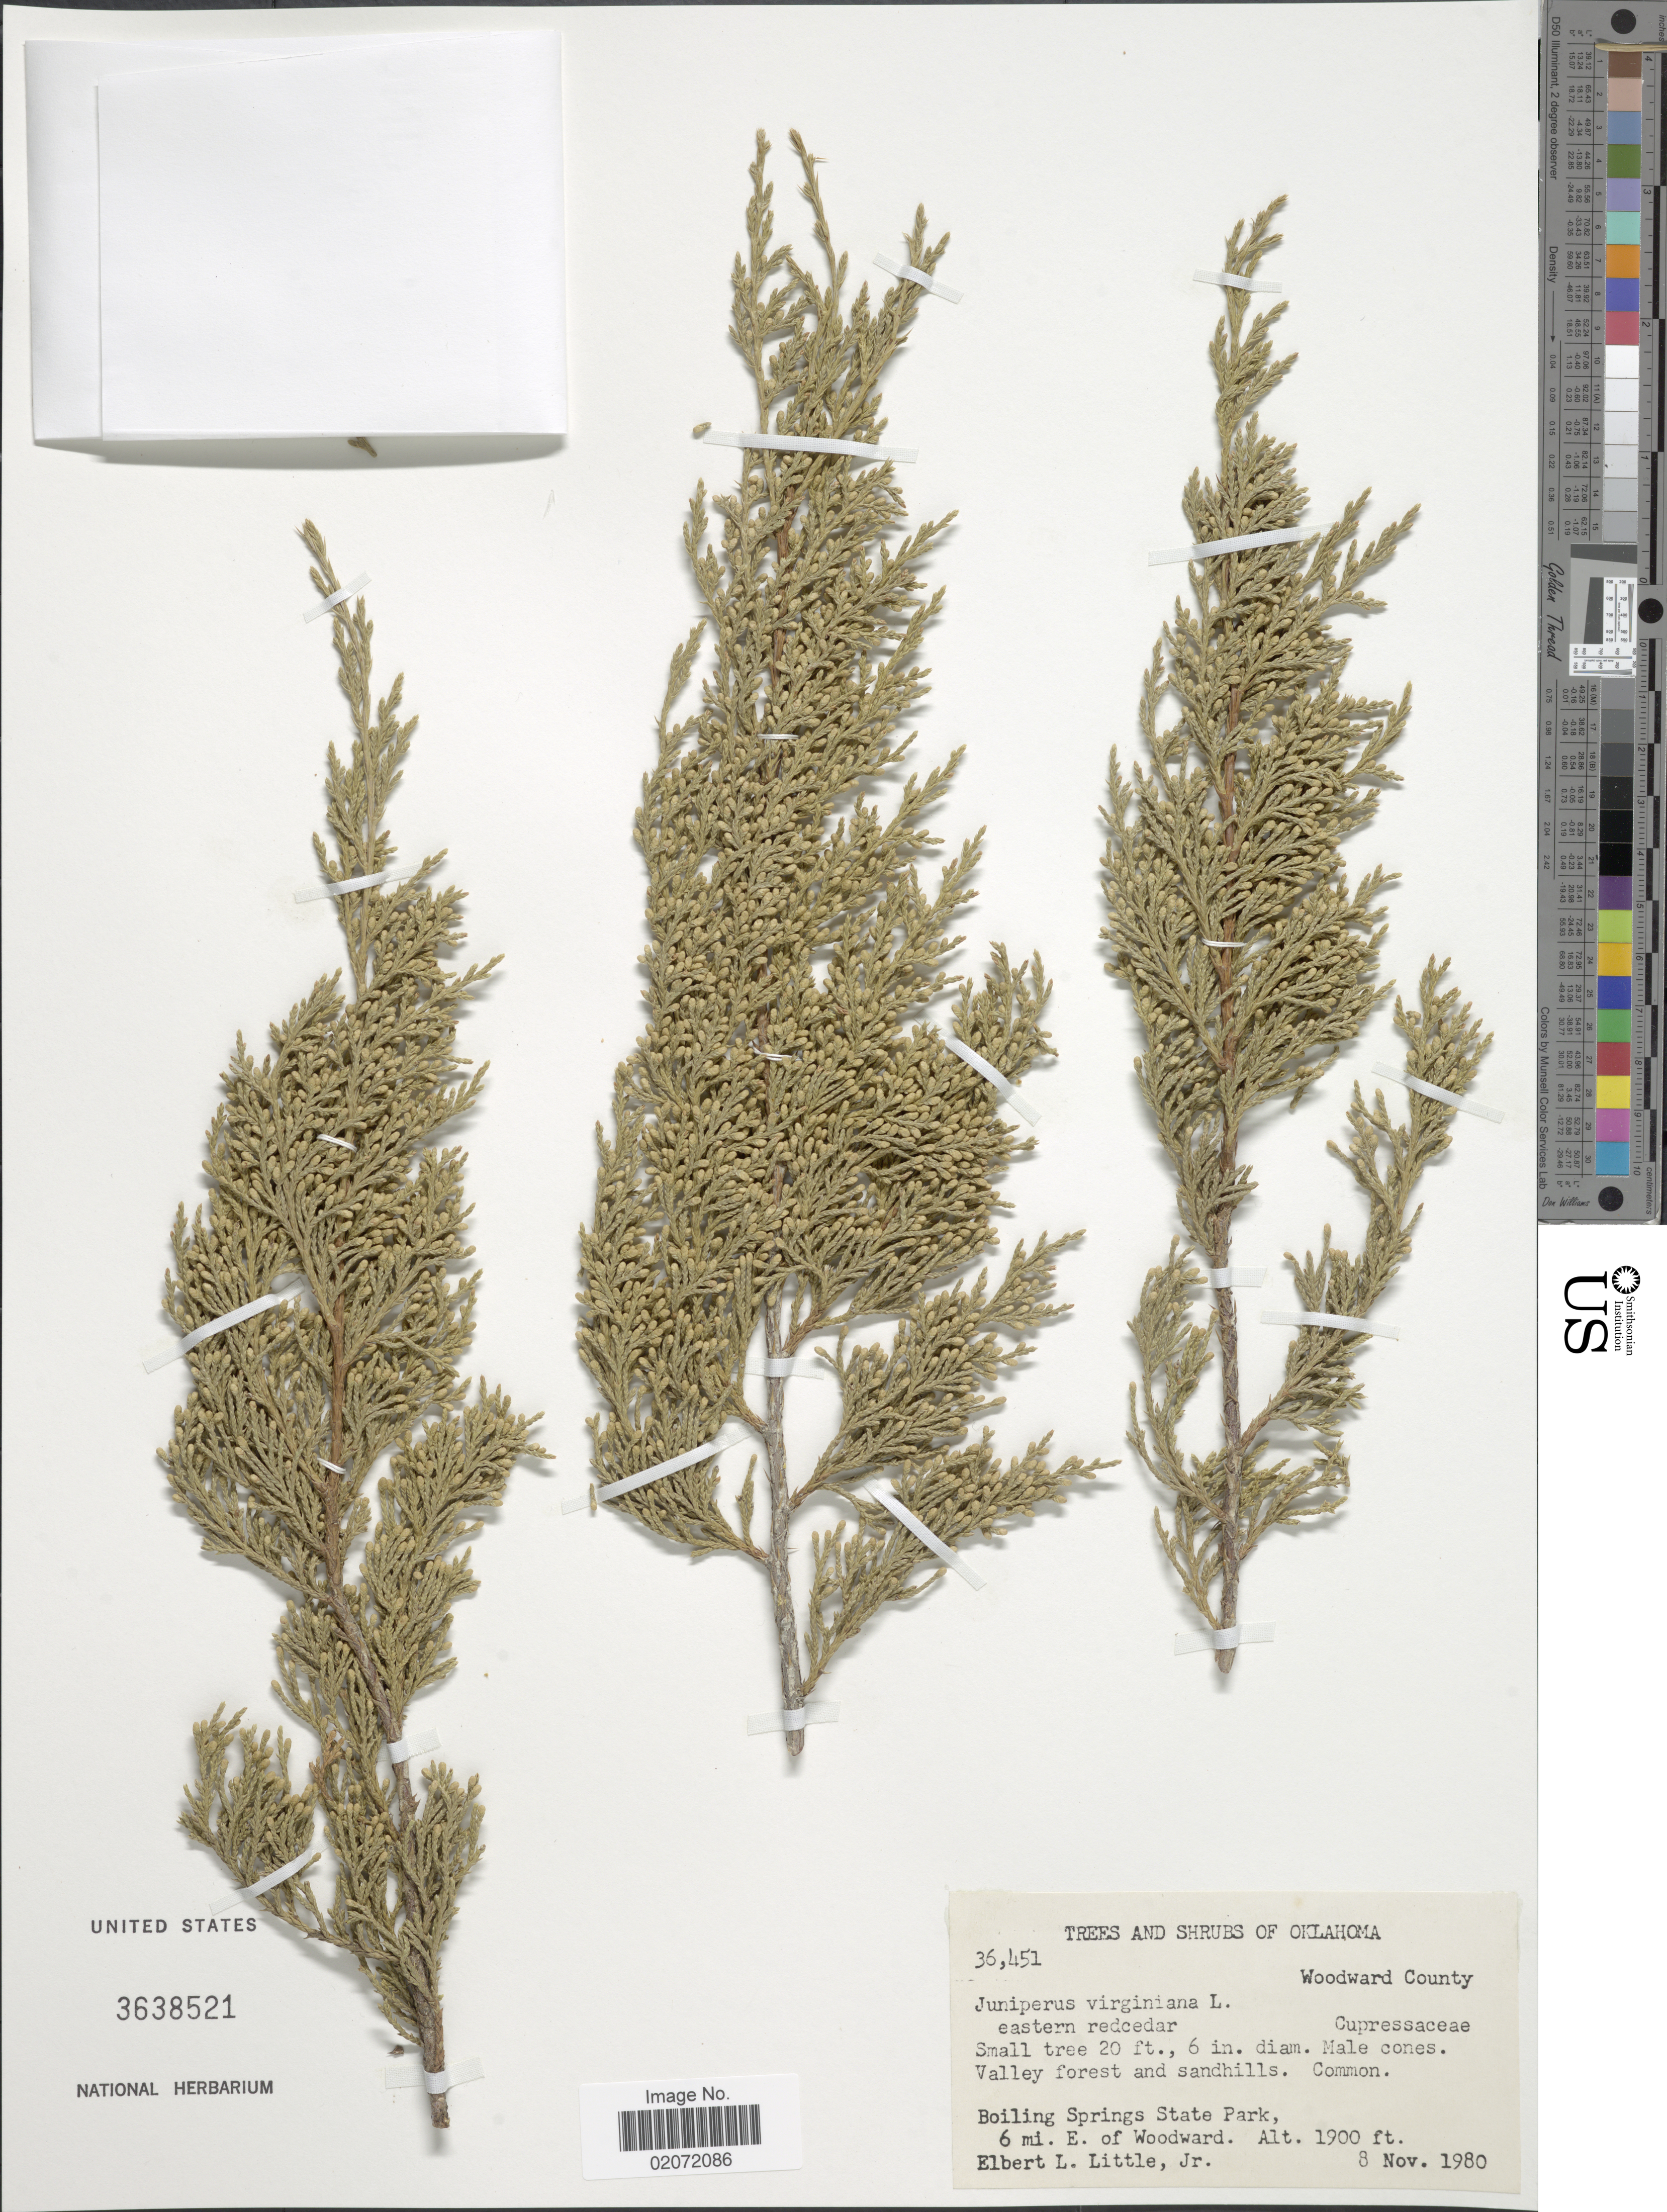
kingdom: Plantae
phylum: Tracheophyta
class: Pinopsida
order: Pinales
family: Cupressaceae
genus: Juniperus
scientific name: Juniperus virginiana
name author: L.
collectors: E. L. Little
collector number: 36451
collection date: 1980-11-08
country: United States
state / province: Oklahoma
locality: Woodward Couny, Valley forest and sandhills. Boiling springs State Park.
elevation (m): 579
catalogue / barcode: US 3638521